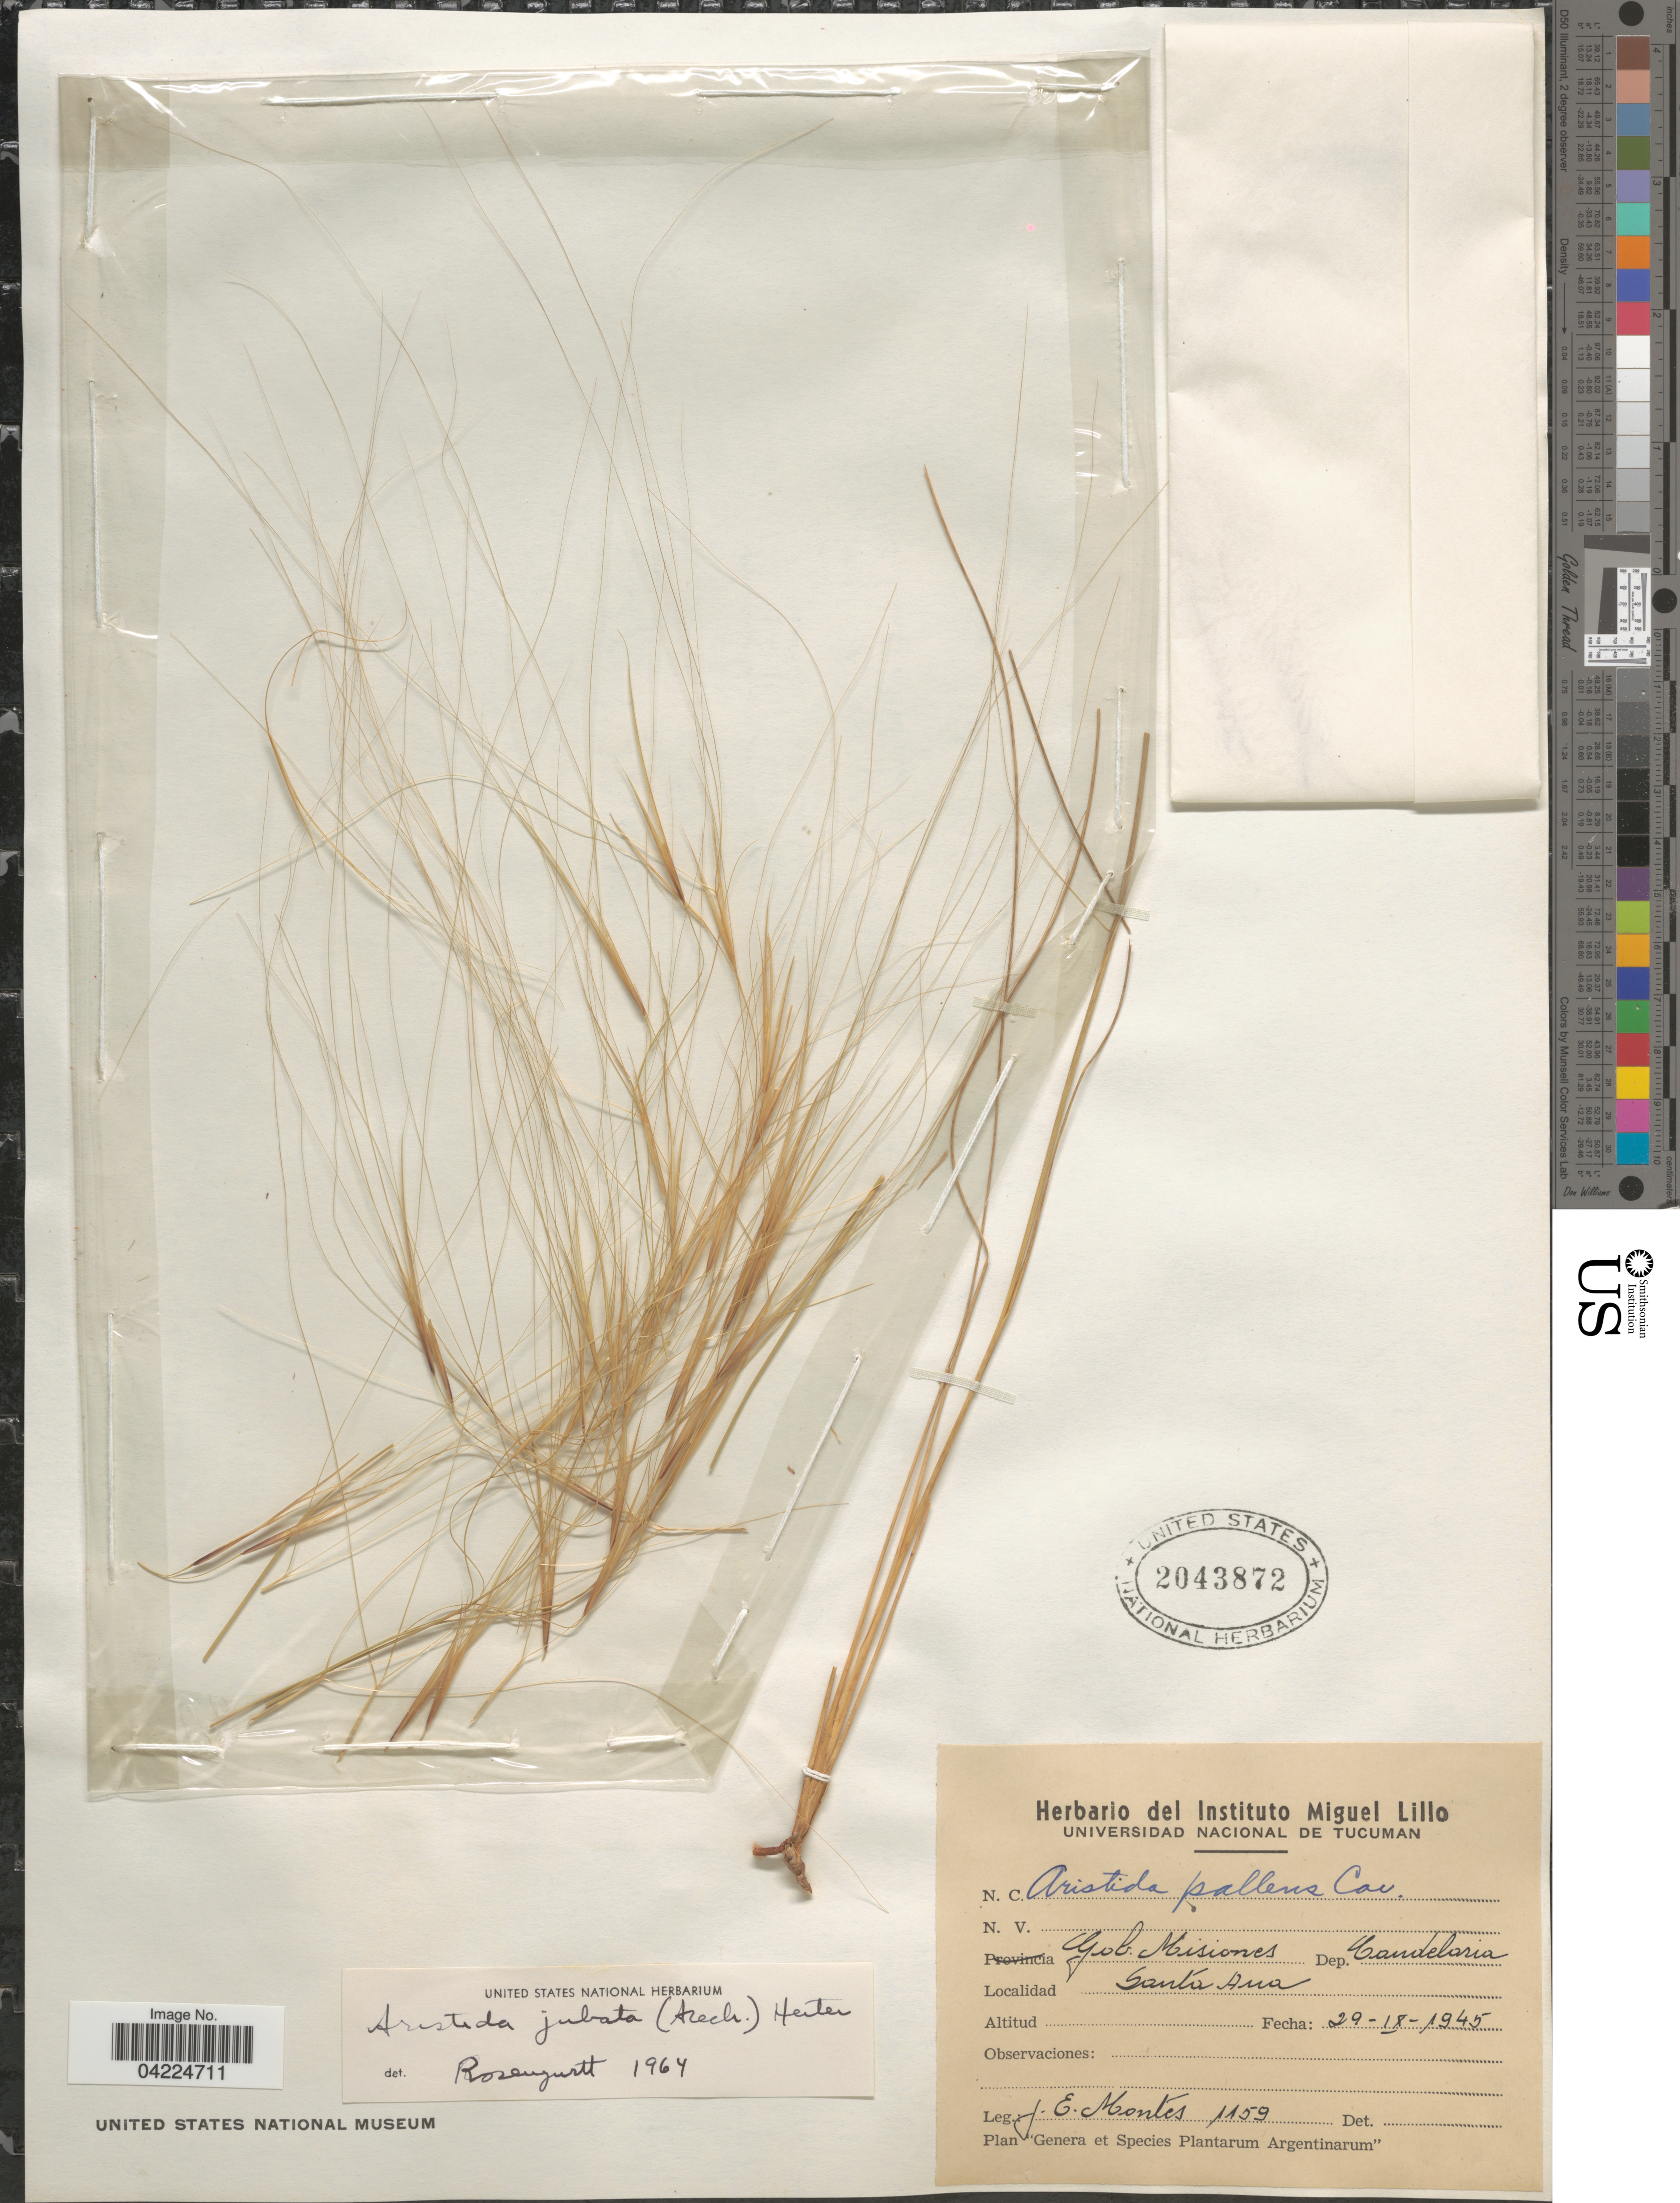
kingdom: Plantae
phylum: Tracheophyta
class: Liliopsida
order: Poales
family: Poaceae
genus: Aristida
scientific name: Aristida jubata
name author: (Arechav.) Herter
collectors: J. E. Montes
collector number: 1159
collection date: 1945-09-29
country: Argentina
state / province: Misiones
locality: Gob. Misiones. Dep. Candelaria. Santa Ana.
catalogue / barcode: US 2043872